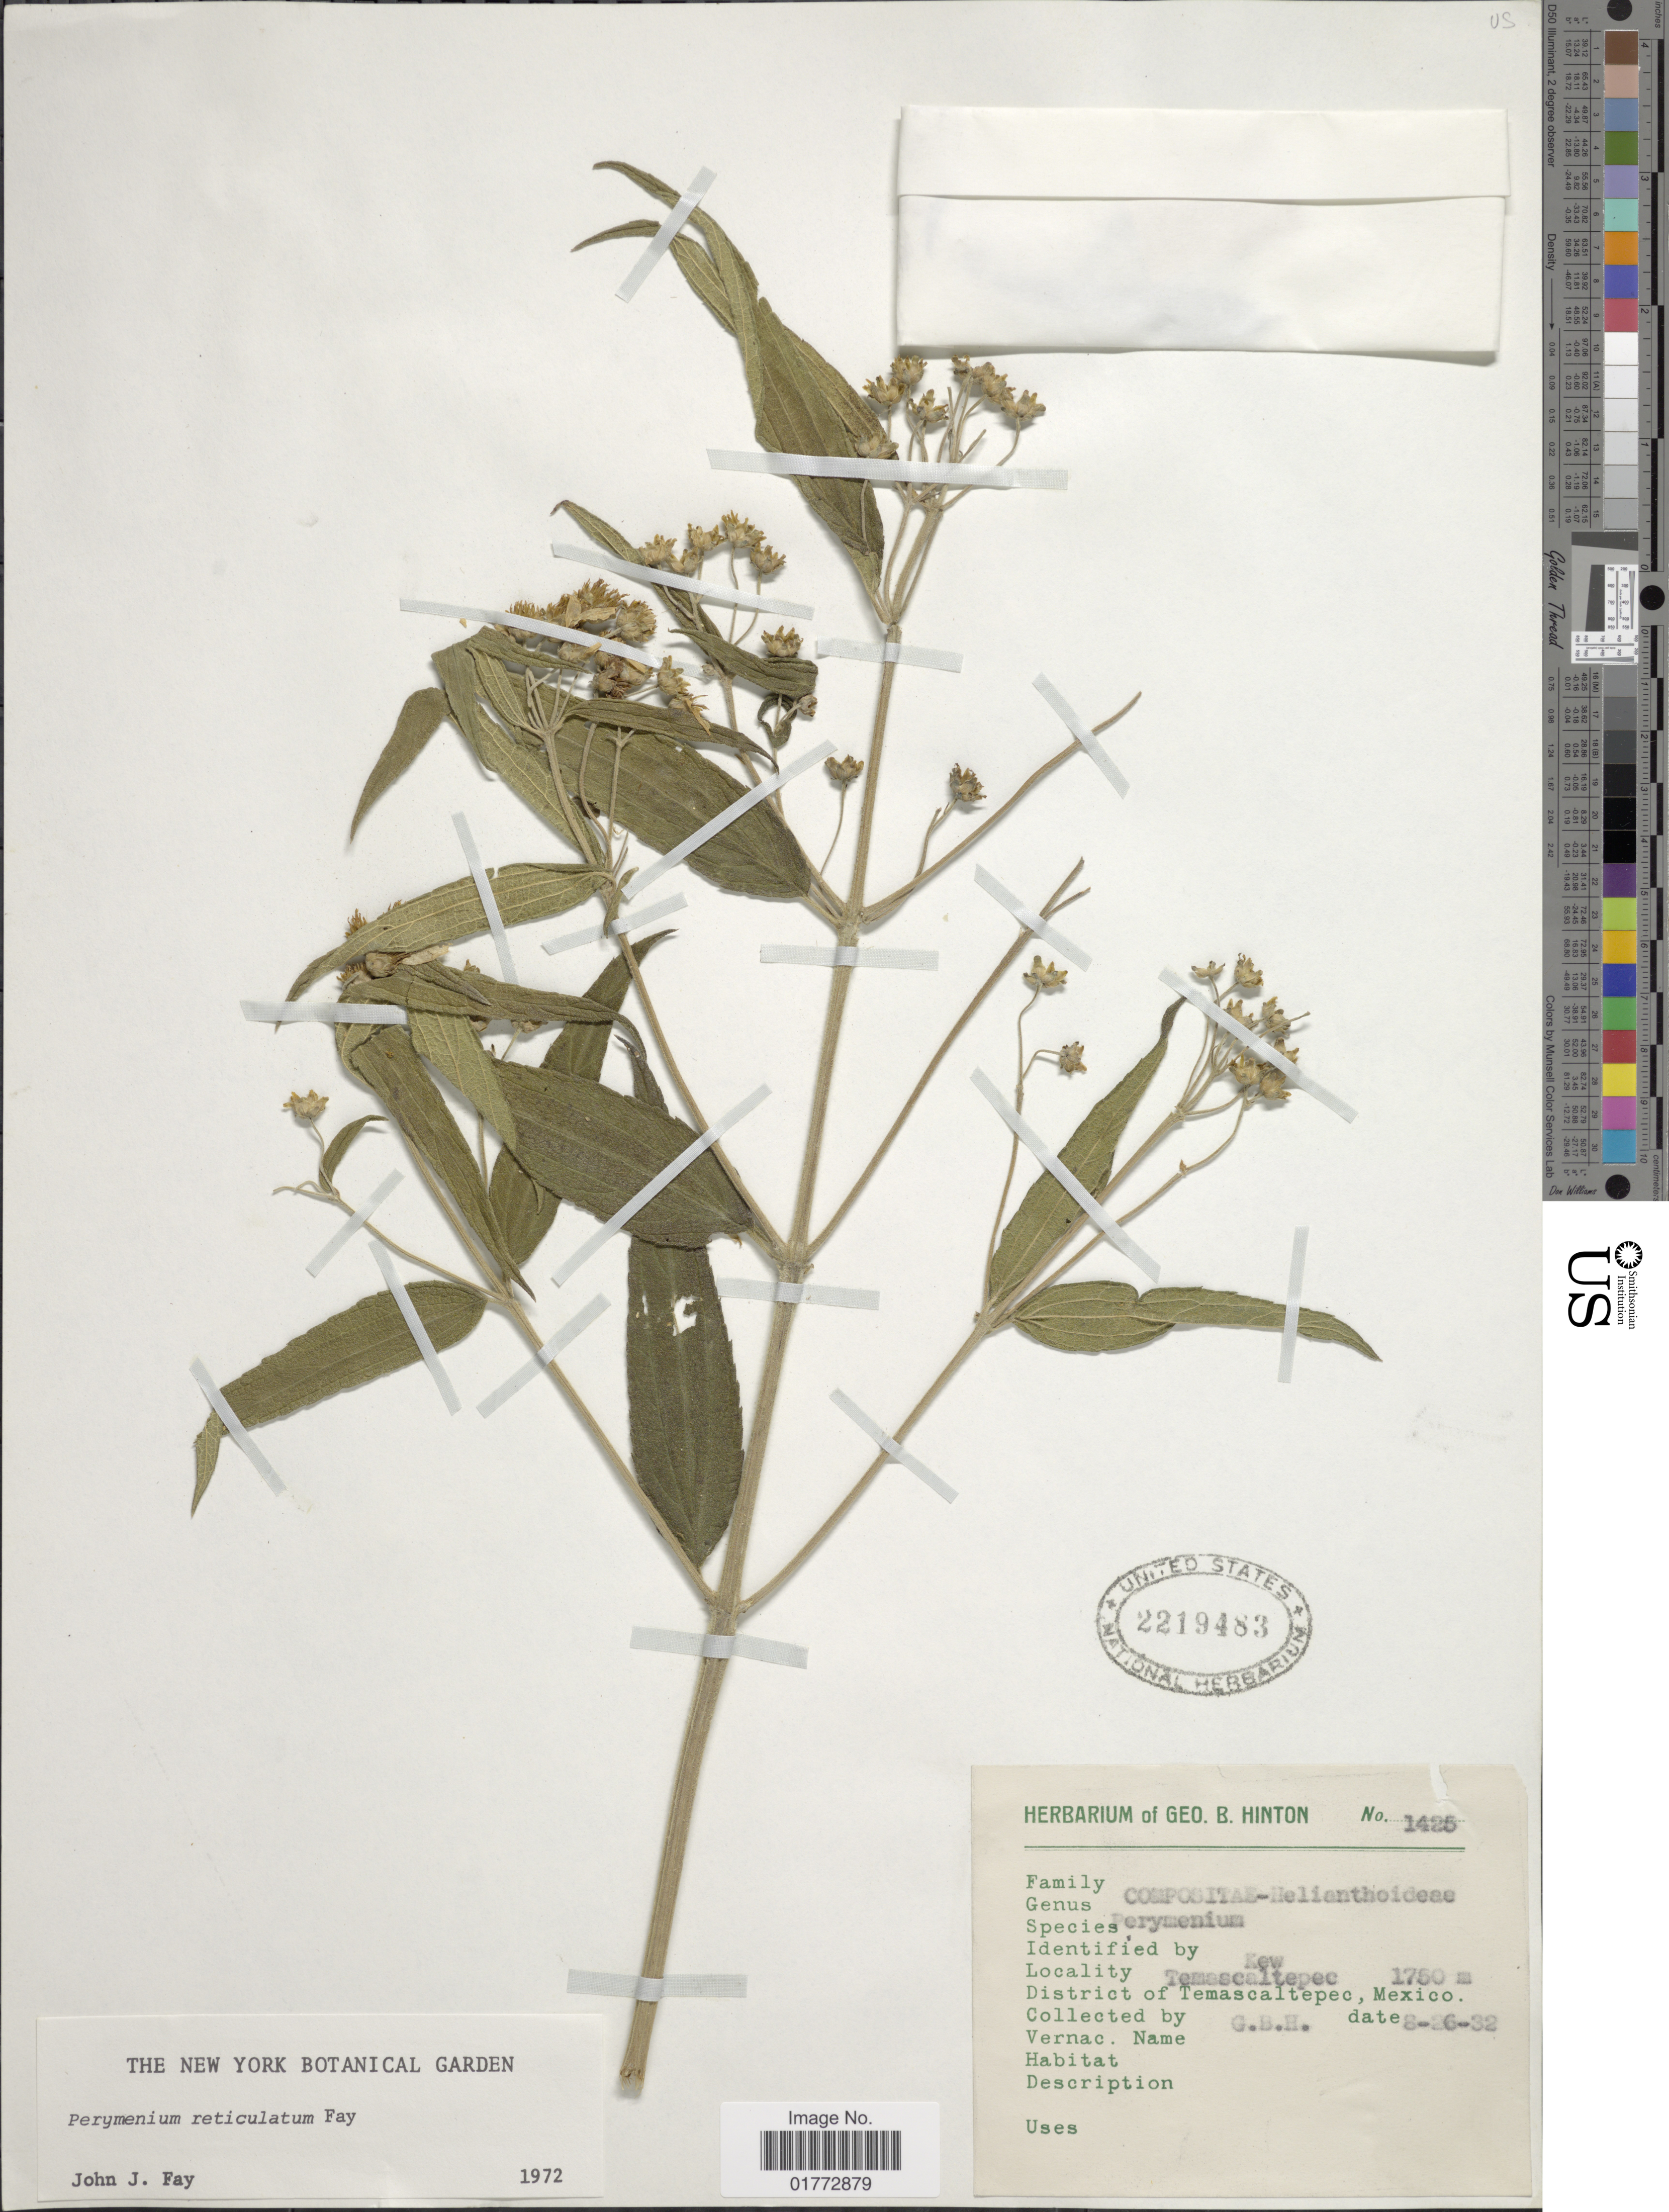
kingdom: Plantae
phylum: Tracheophyta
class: Magnoliopsida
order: Asterales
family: Asteraceae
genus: Perymenium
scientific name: Perymenium reticulatum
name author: Fay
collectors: G. B. Hinton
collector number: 1425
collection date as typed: Transcribed d/m/y: 26/8/32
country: Mexico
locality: Temascaltepec, District of Temascaltepec, Mexico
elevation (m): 1750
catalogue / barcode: US 2219483